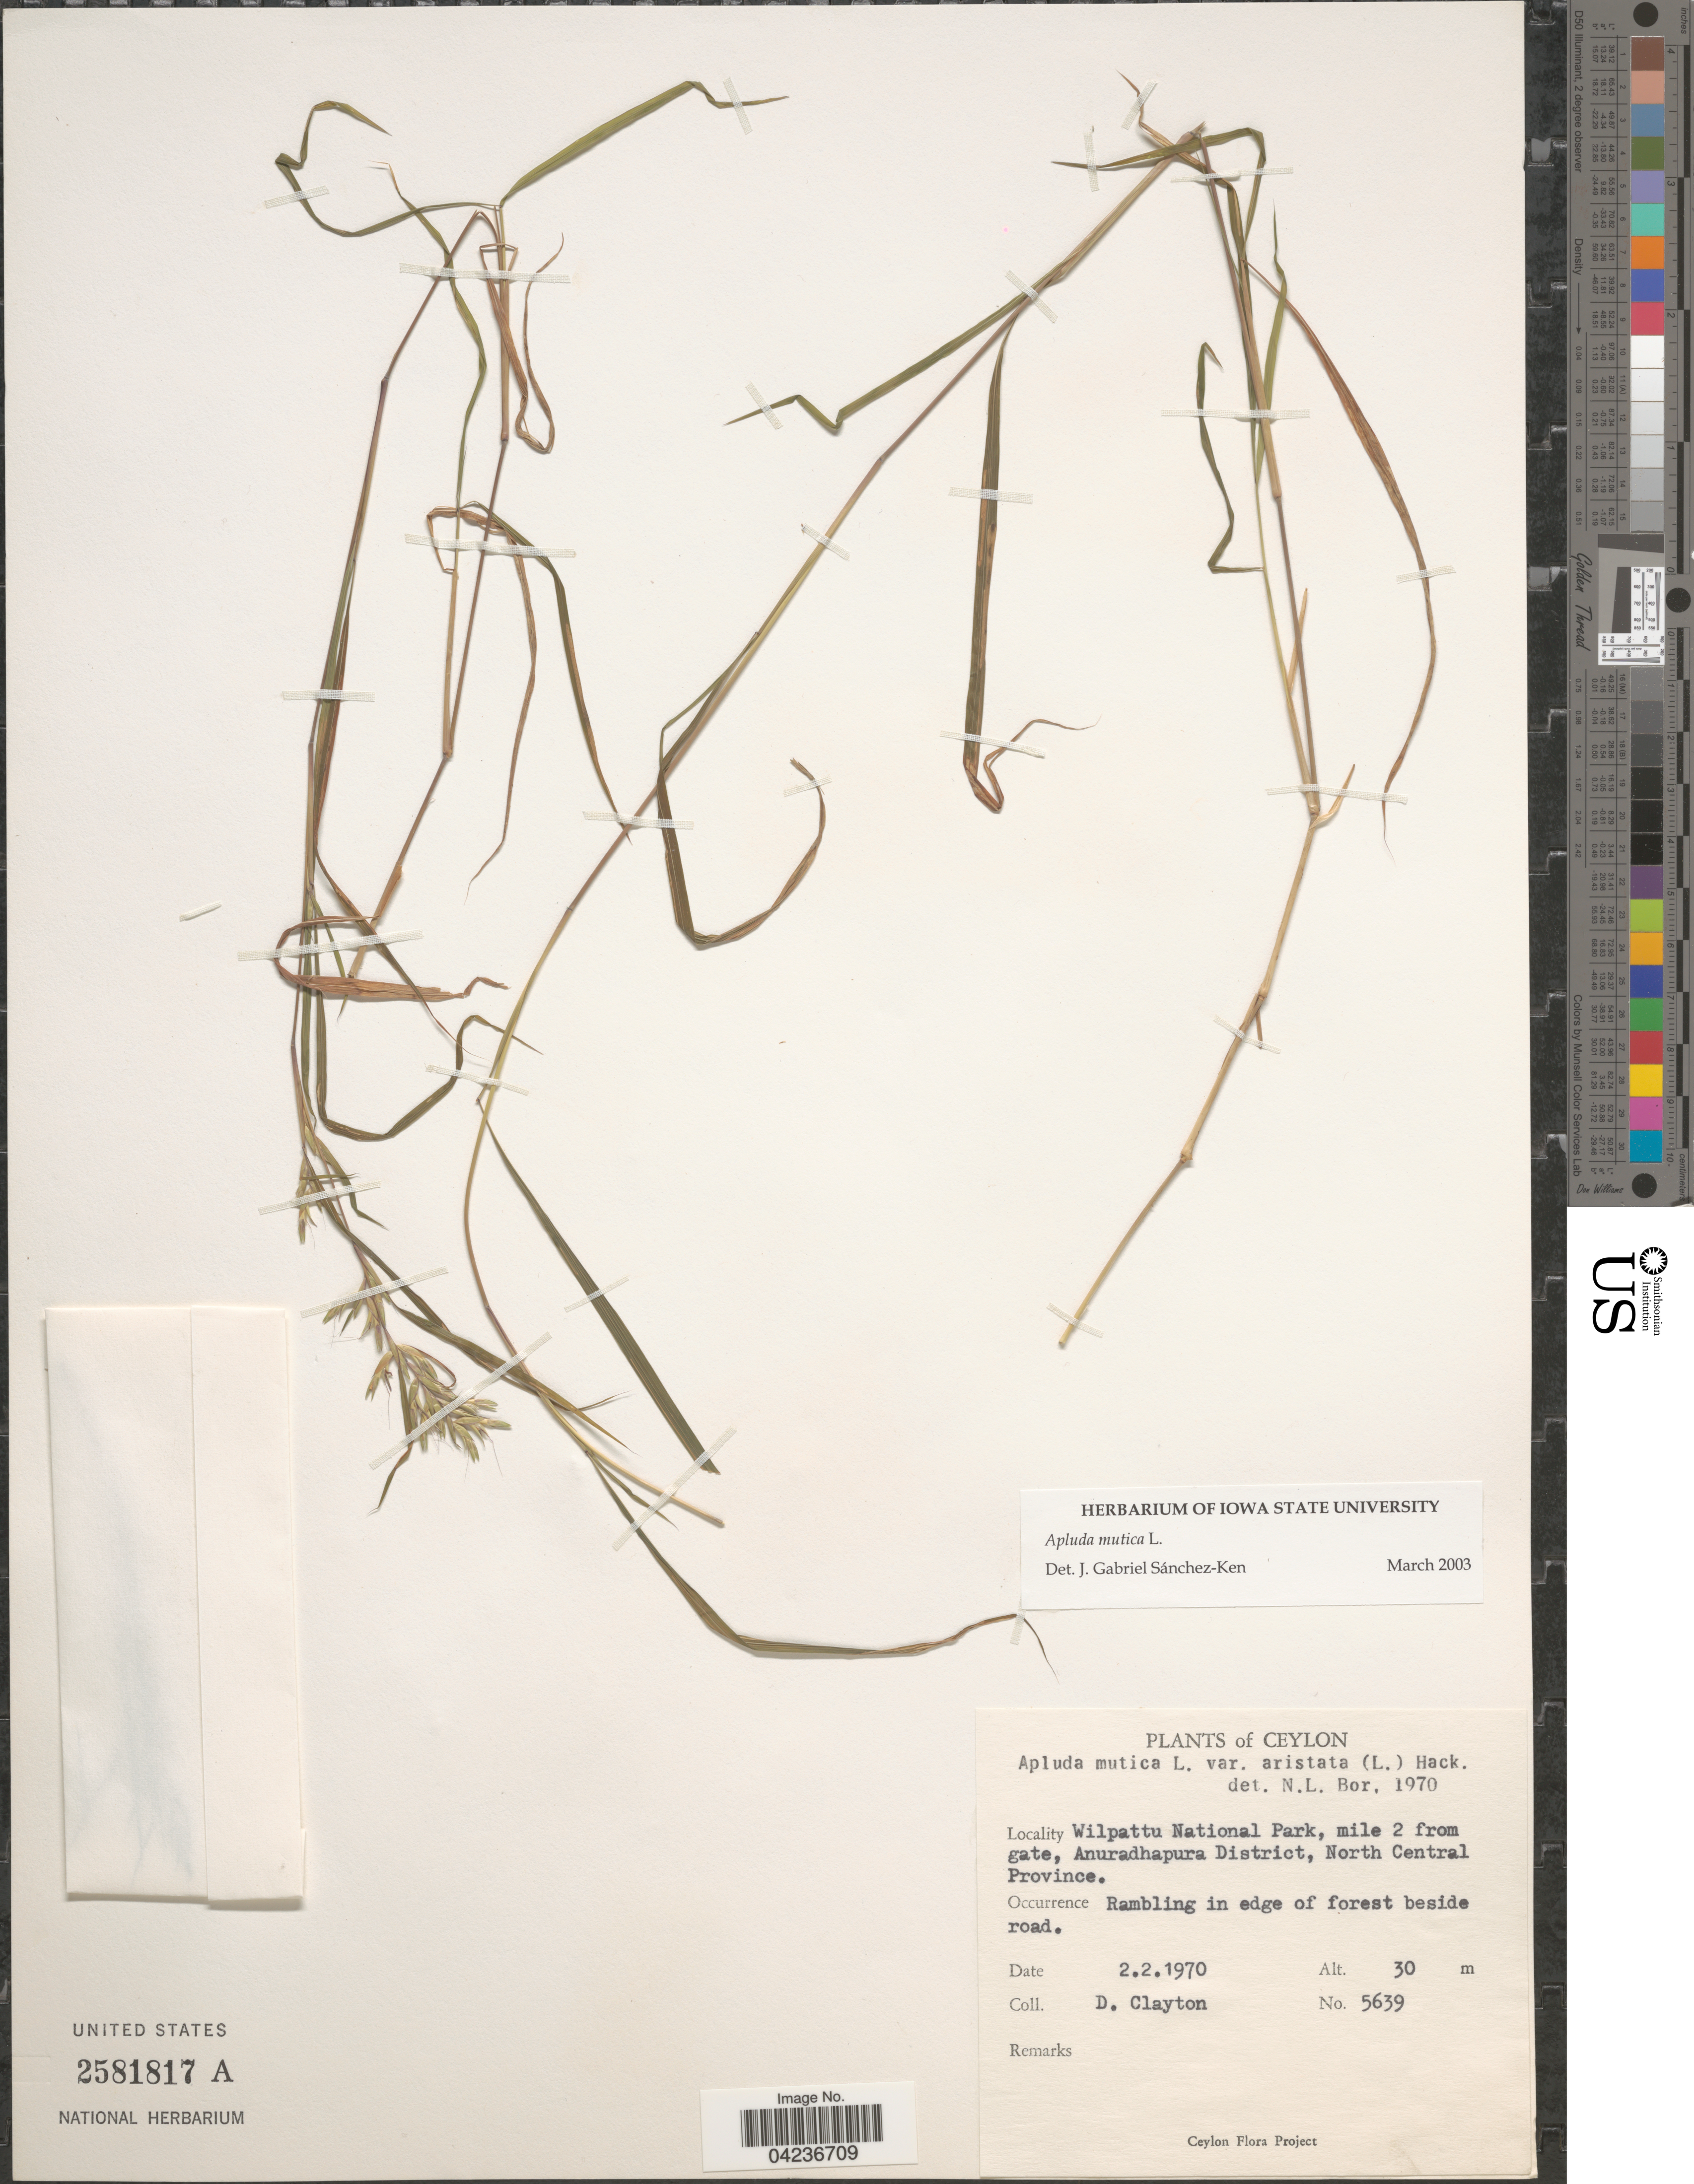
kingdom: Plantae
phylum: Tracheophyta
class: Liliopsida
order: Poales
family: Poaceae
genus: Apluda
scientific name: Apluda mutica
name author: L.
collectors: D. Clayton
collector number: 5639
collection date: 1970-02-02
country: Sri Lanka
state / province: North Central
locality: Ceylon. Wilpattu National Park, mile 2 from gate, Anuradhapura District.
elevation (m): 30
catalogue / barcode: US 2581817A